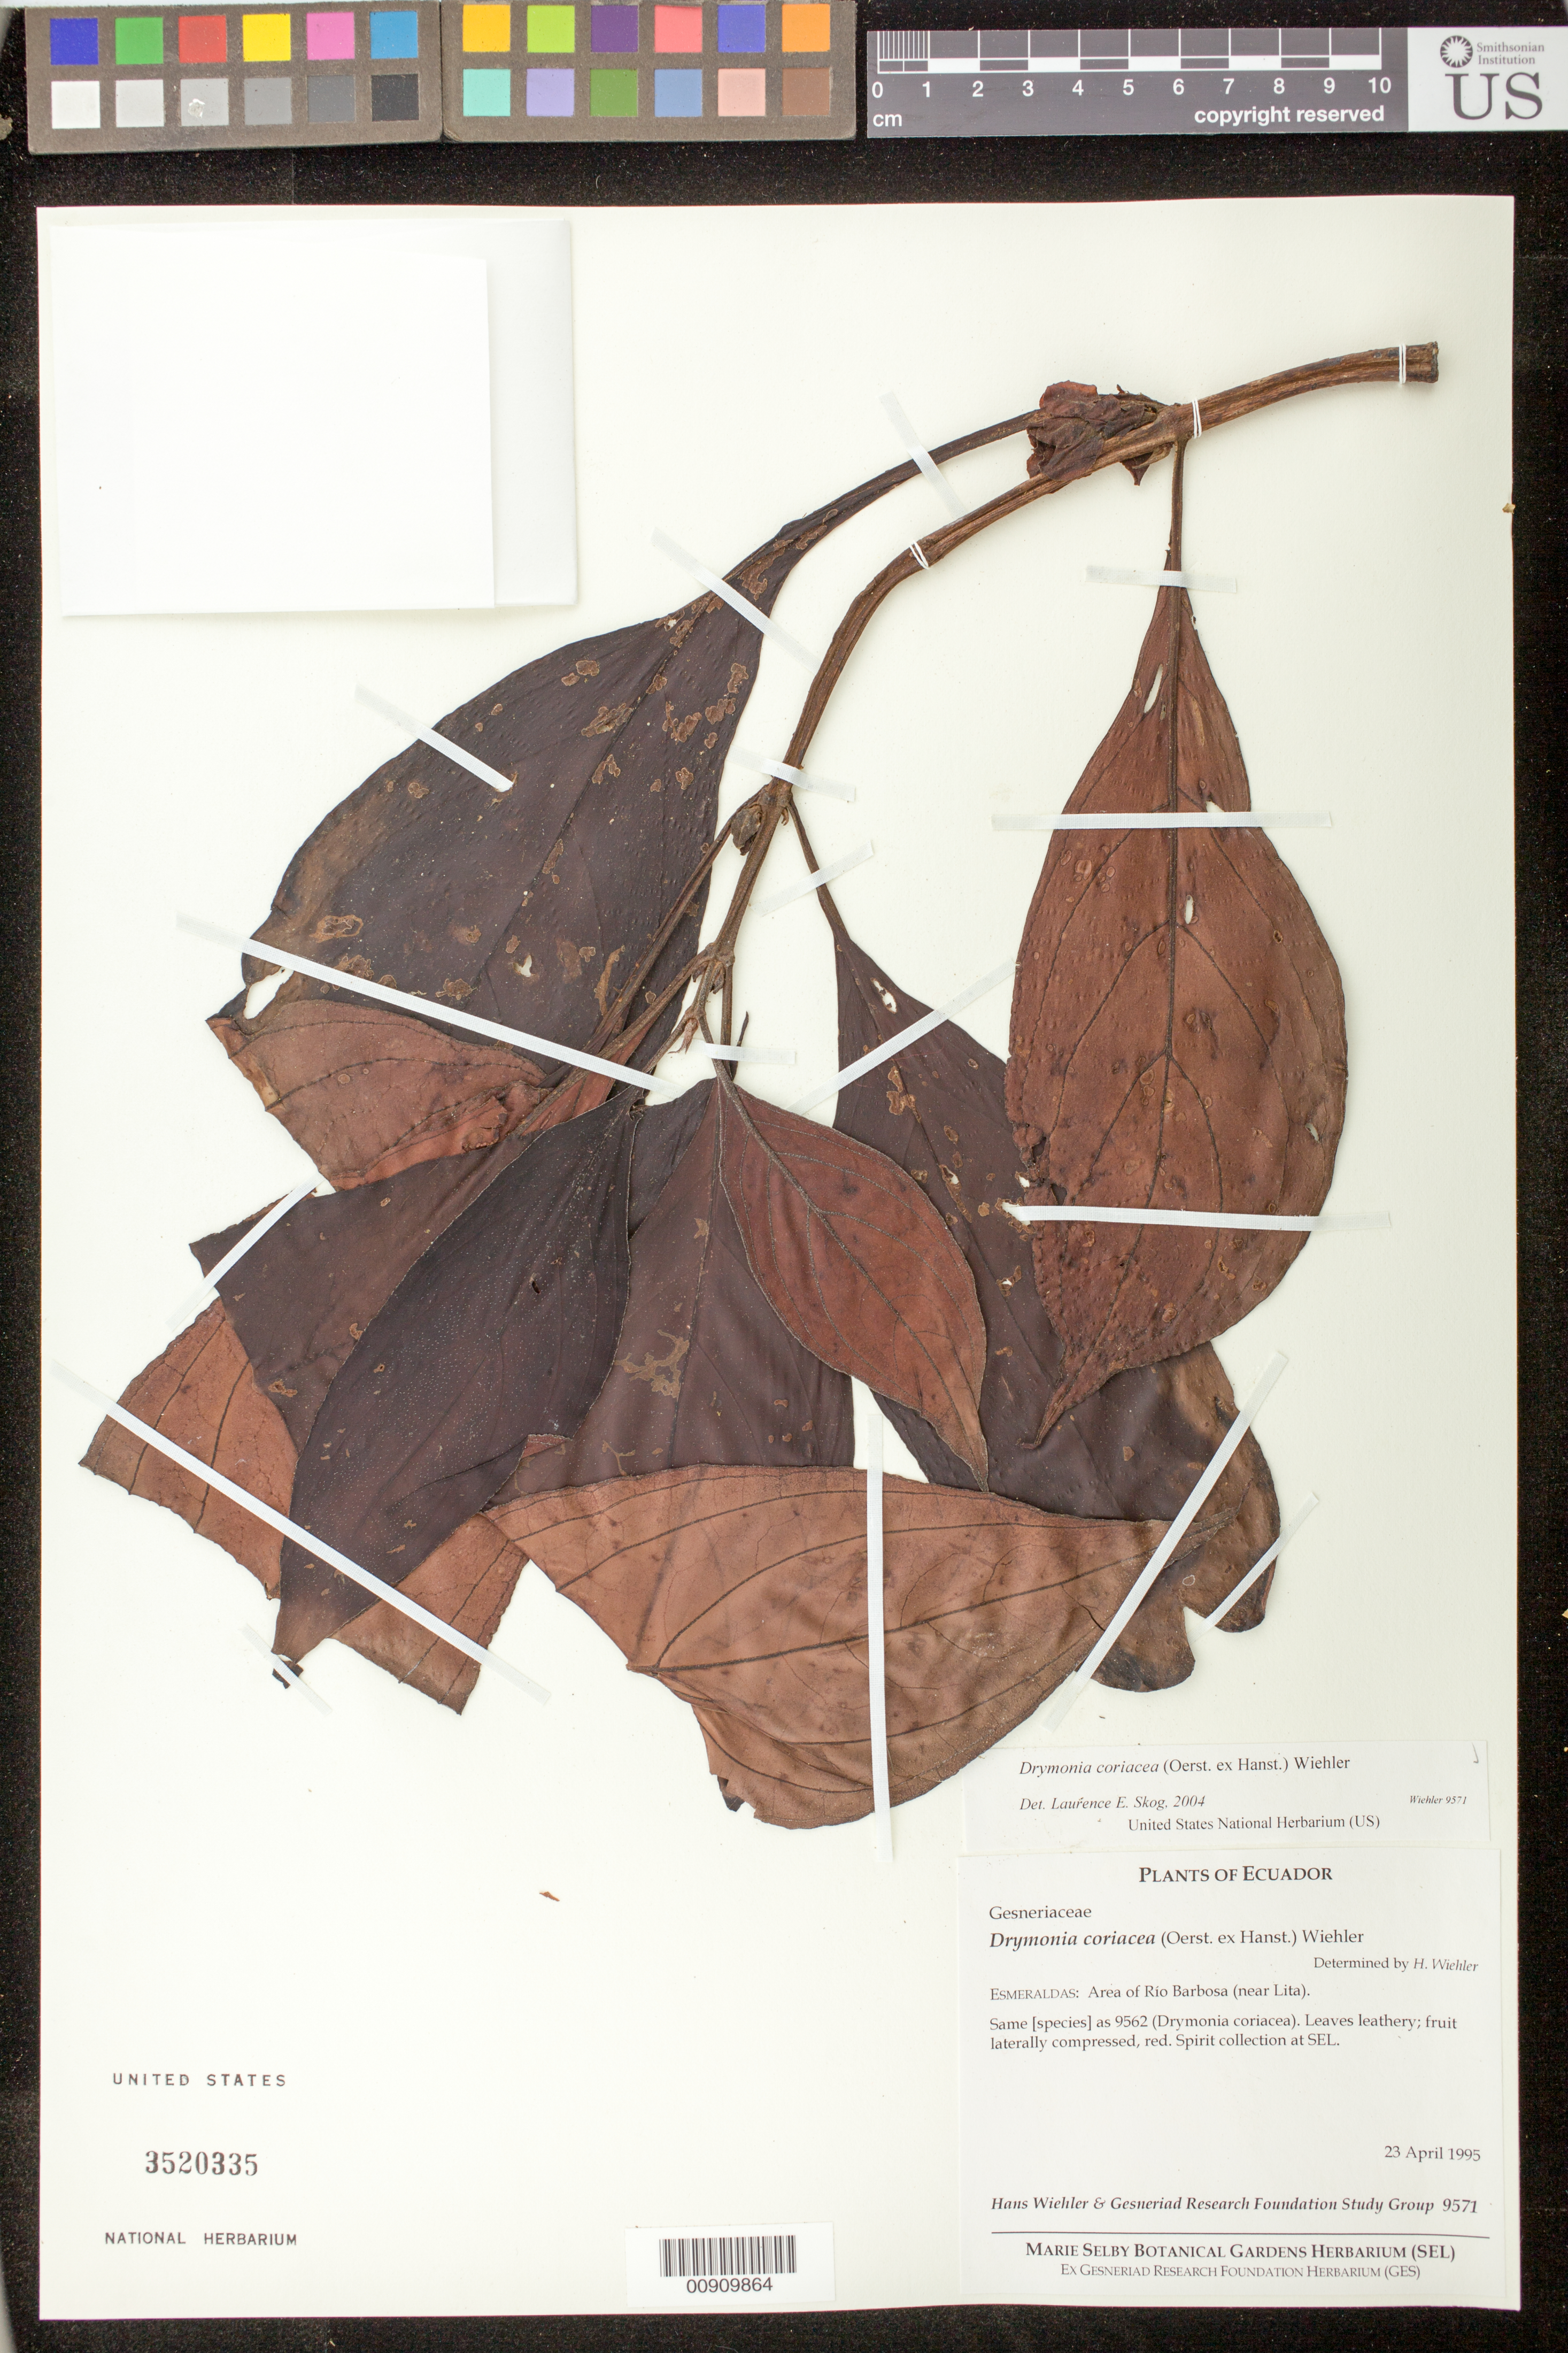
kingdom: Plantae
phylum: Tracheophyta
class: Magnoliopsida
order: Lamiales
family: Gesneriaceae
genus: Drymonia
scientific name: Drymonia coriacea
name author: (Oerst. ex Hanst.) Wiehler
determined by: Skog, Laurence E.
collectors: H. J. Wiehler & GRF Study Group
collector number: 9571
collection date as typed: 23 Apr 1995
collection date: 1995-04-23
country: Ecuador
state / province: Esmeraldas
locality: Esmeraldas: area of Rio Barbosa (near Lita)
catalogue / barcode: US 3520335